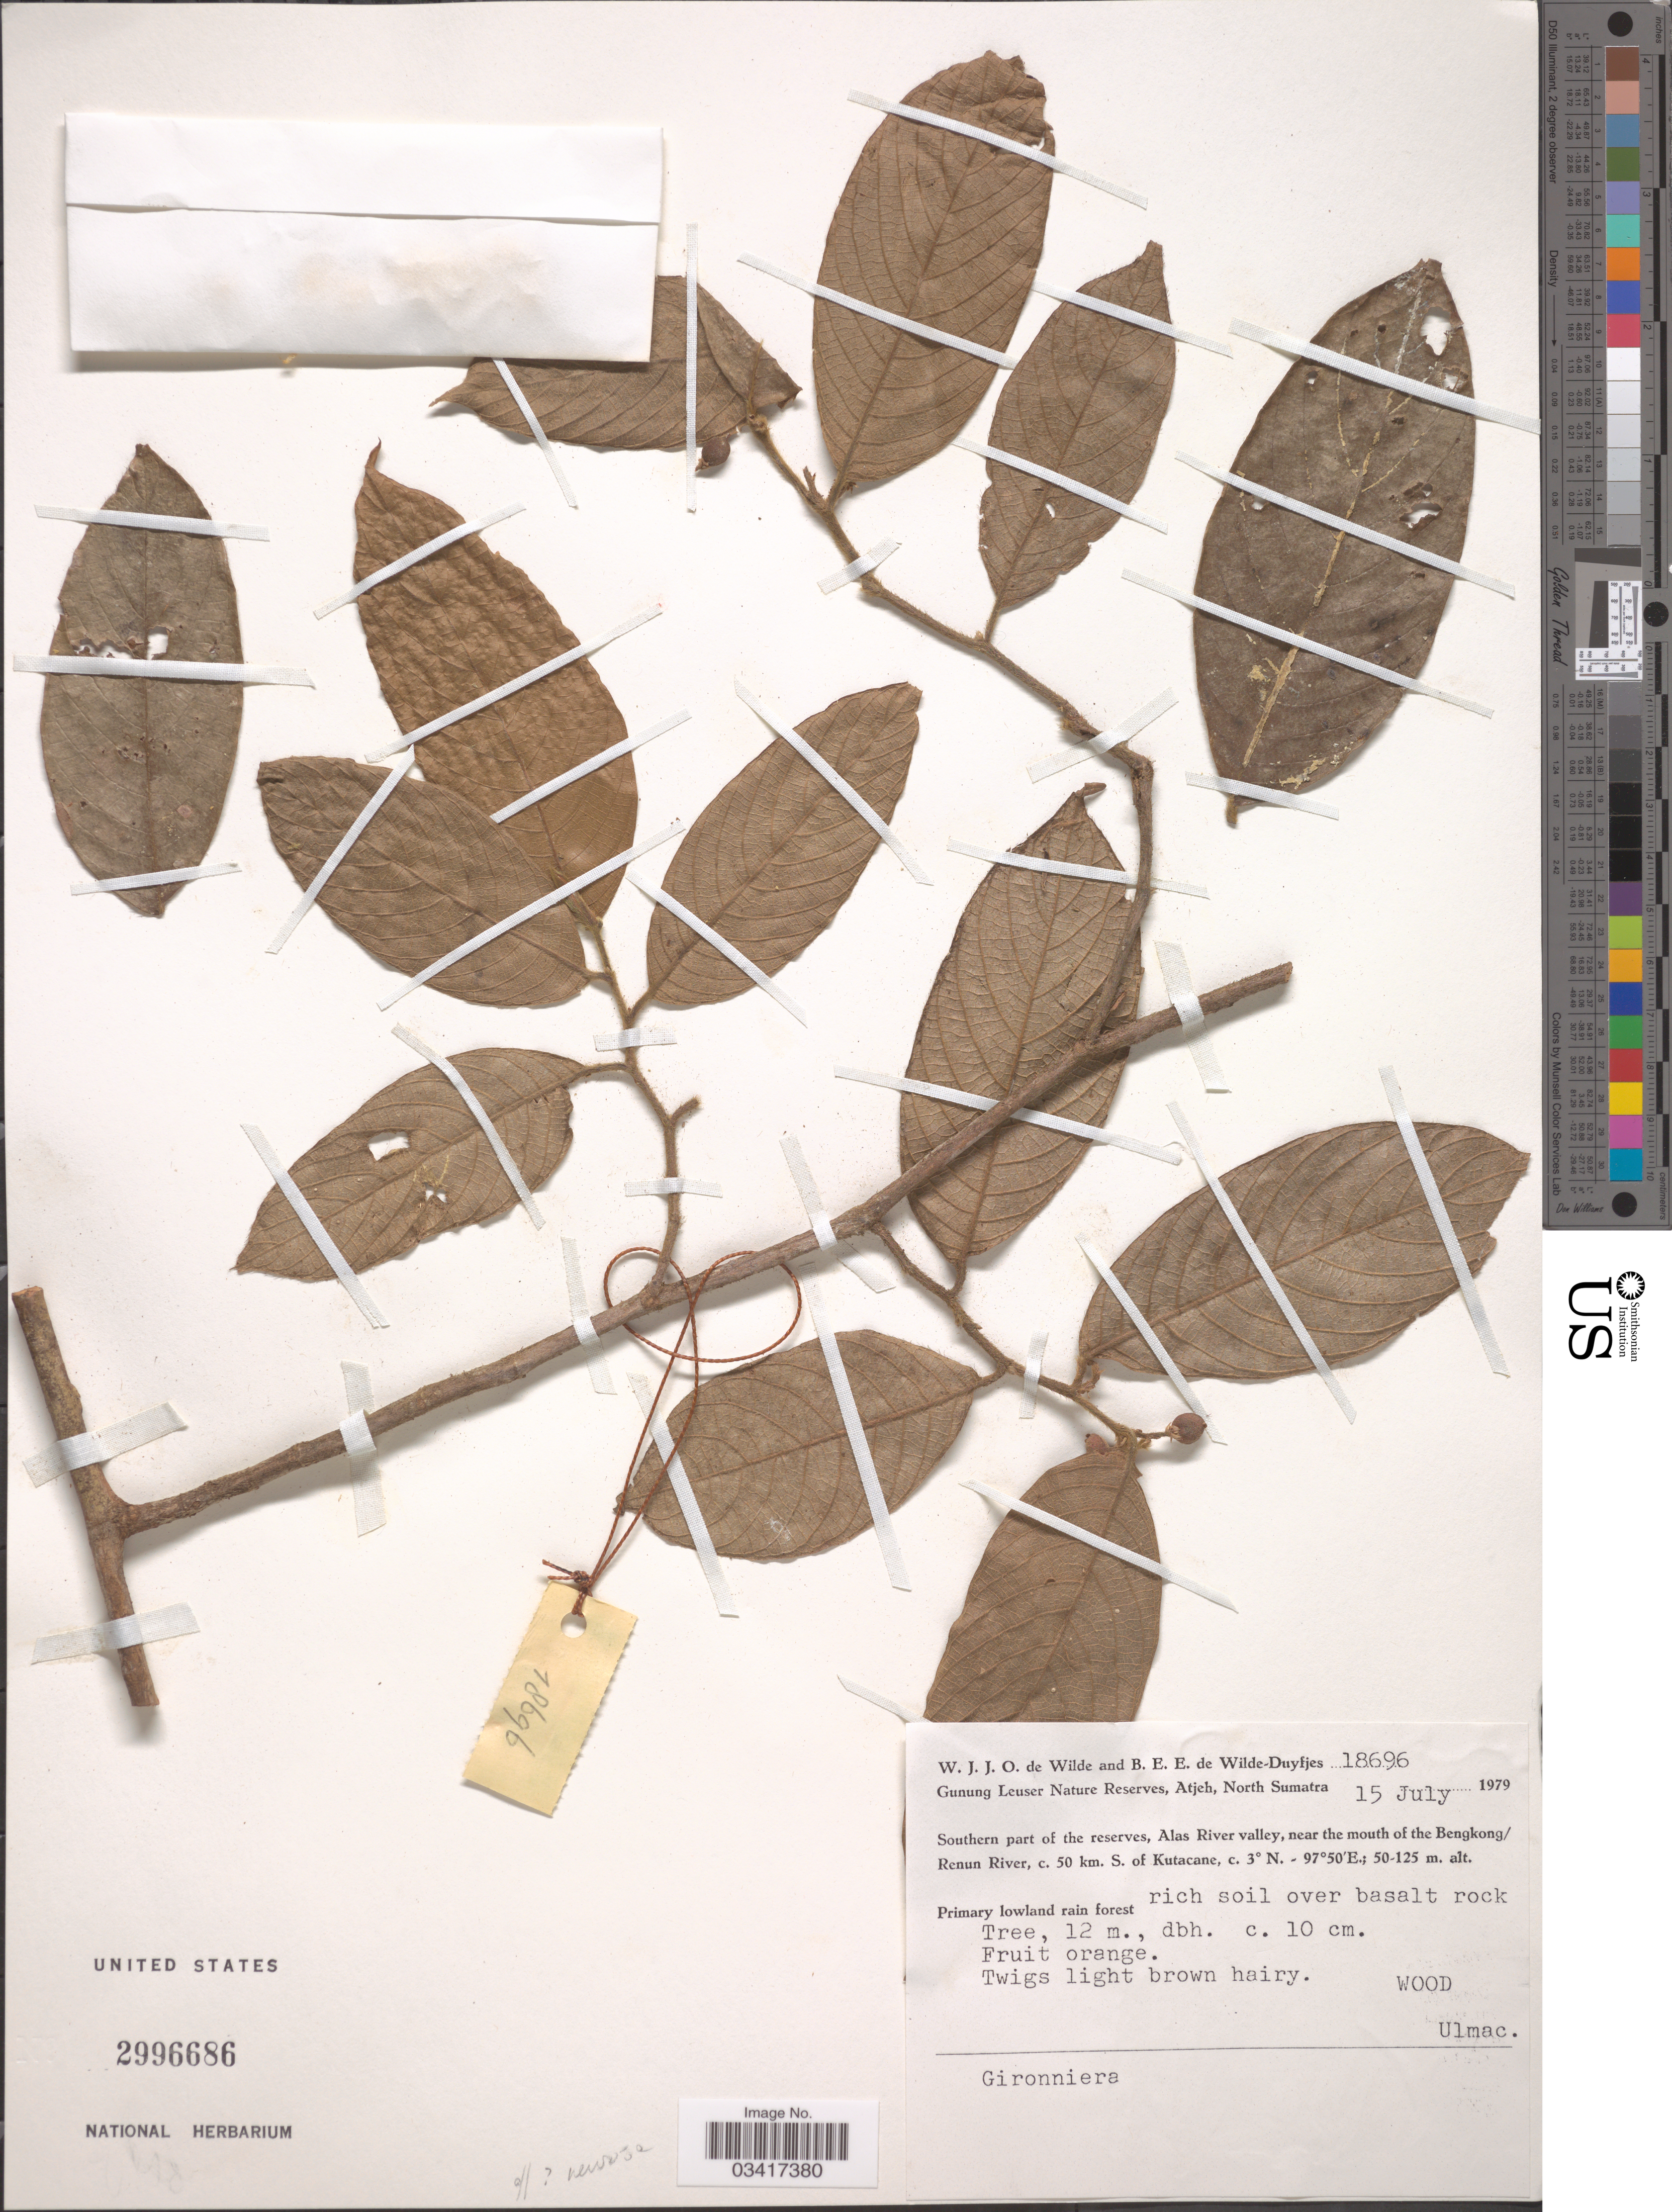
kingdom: Plantae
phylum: Tracheophyta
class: Magnoliopsida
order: Rosales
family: Cannabaceae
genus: Gironniera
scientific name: Gironniera sp.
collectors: W. J. de Wilde & B. E. de Wilde-Duyfjes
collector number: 18696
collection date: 1979-07-15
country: Indonesia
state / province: Sumatra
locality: Gunung Leuser Nature Reserves, Atjeh, North Sumatra. Southern part of the reserves, Alas River valley, near the mouth of the Bengkong/Renun River, c. 50 km. S. of Kutacane.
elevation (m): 50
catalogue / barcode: US 2996686